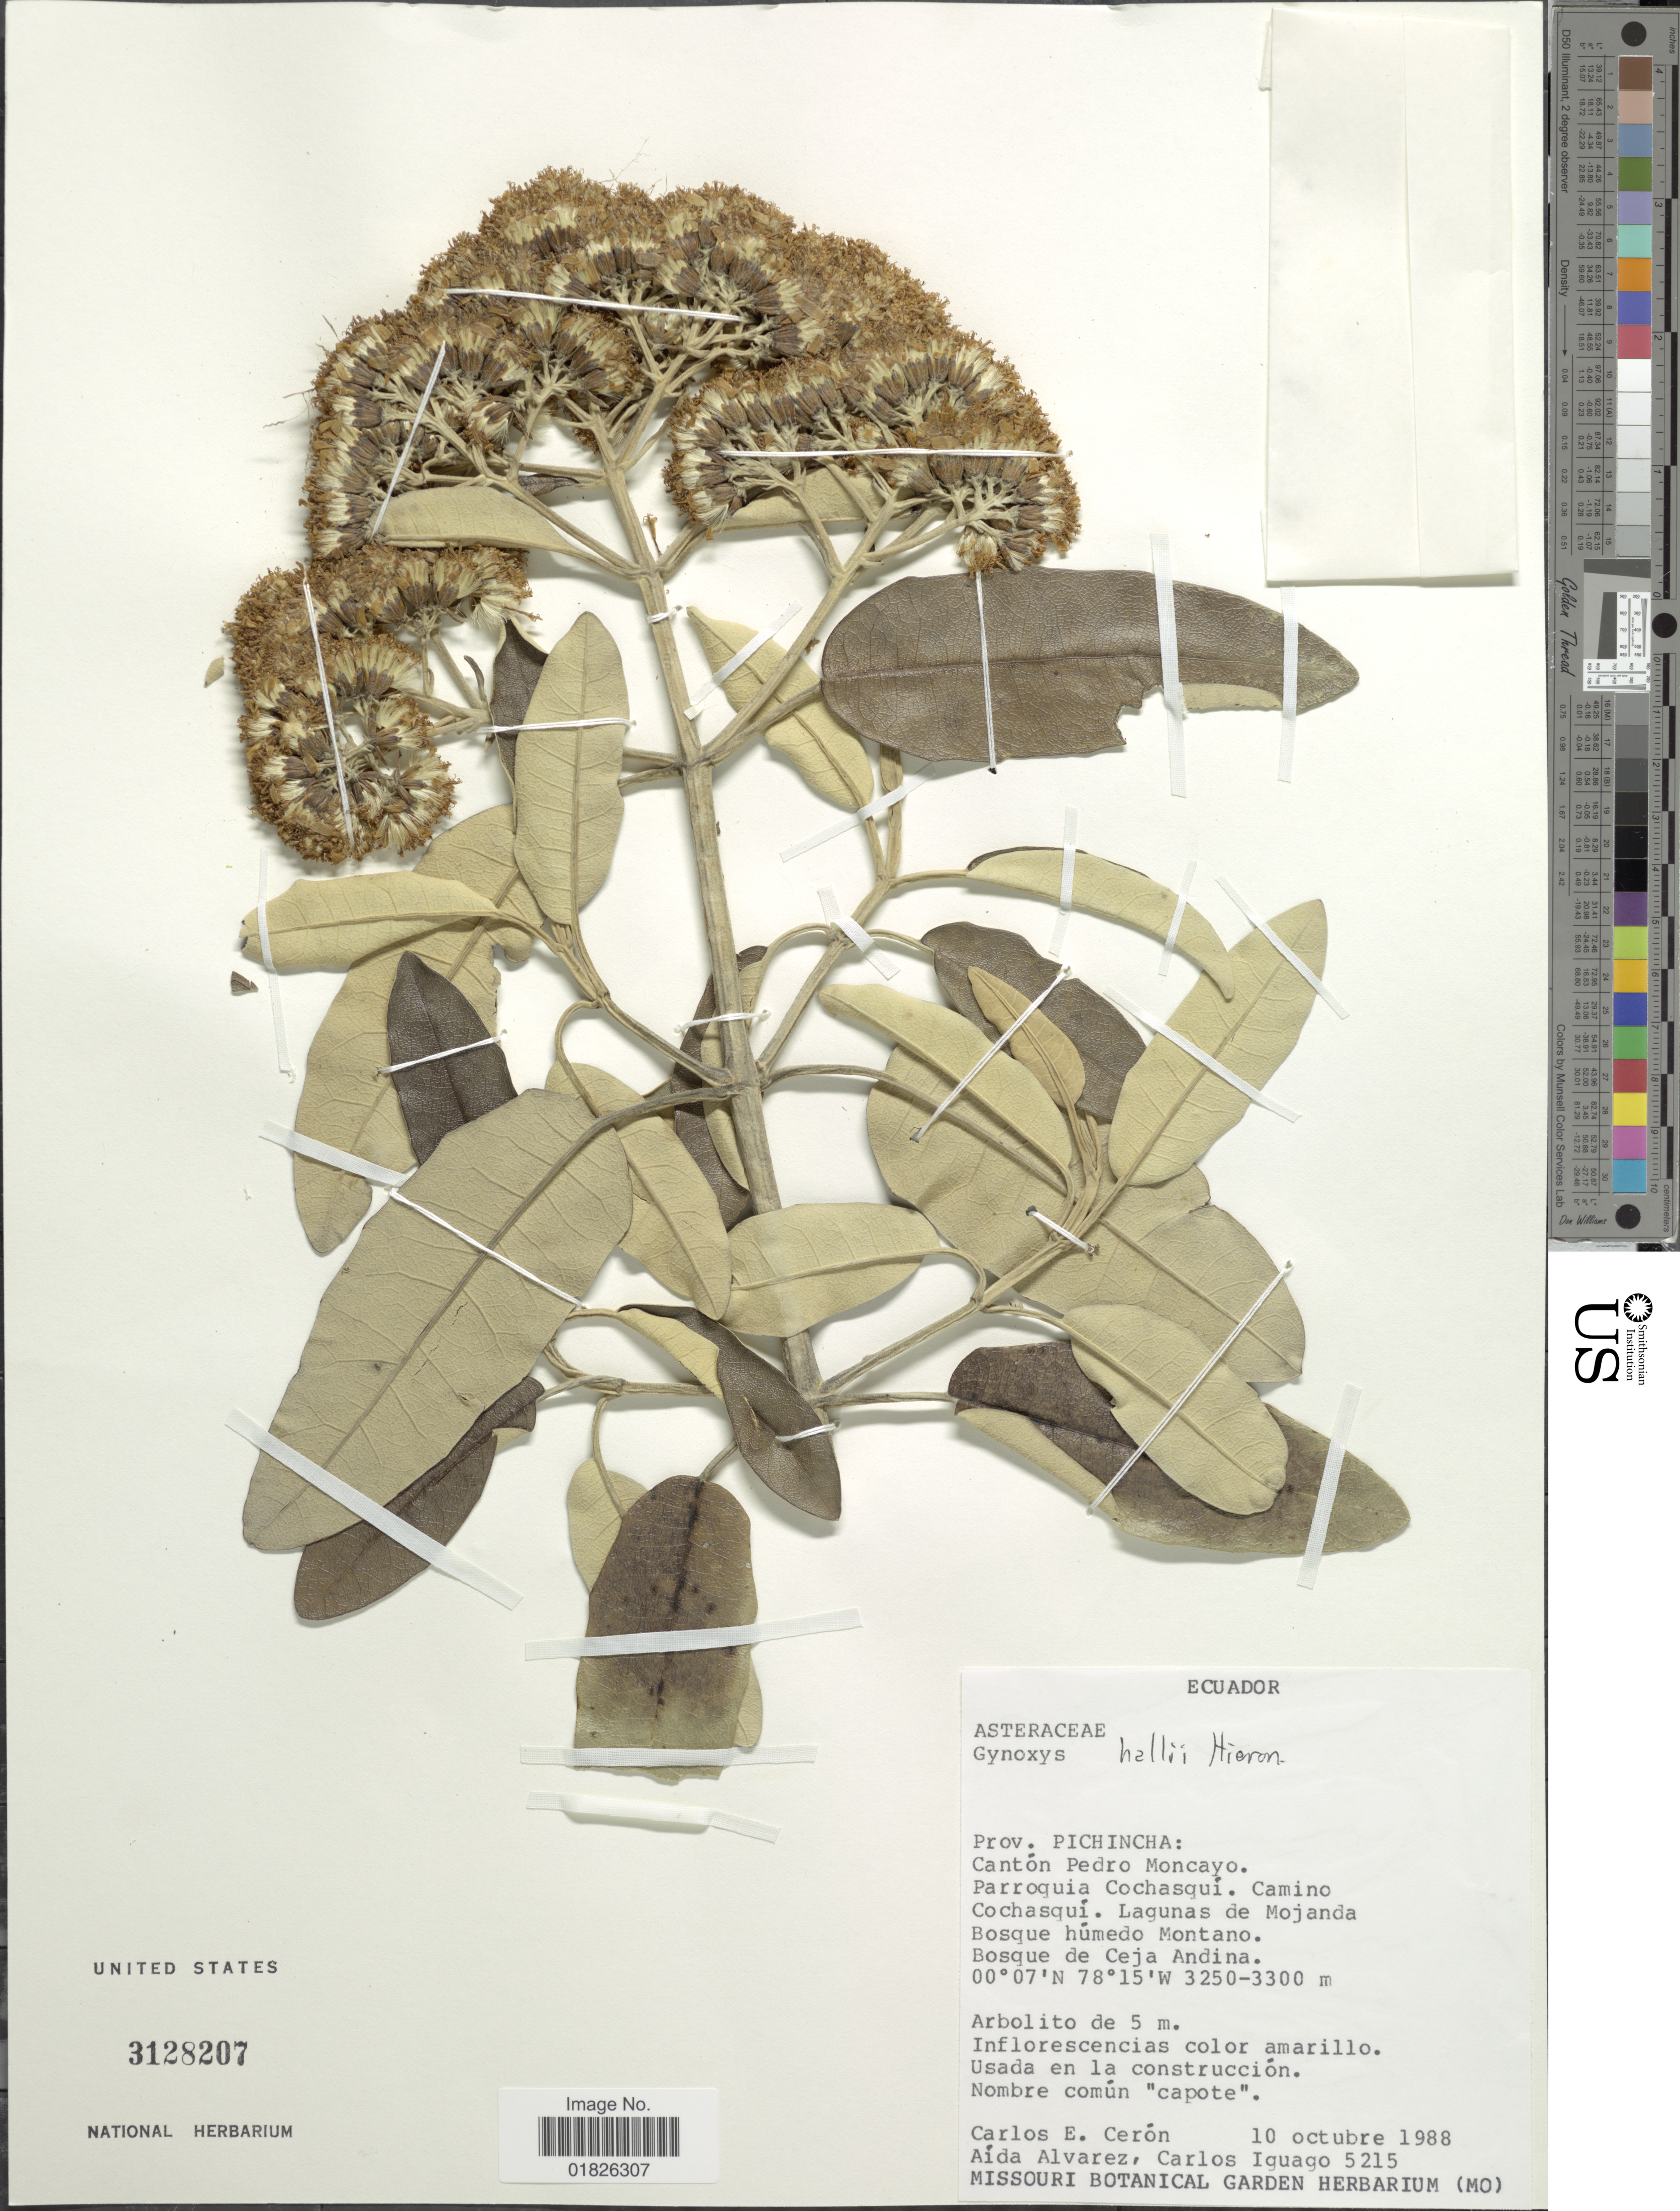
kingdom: Plantae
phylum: Tracheophyta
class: Magnoliopsida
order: Asterales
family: Asteraceae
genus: Gynoxys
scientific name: Gynoxys hallii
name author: Cass.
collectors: C. E. Cerón M., A. Alvarez & C. Iguago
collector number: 5215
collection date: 1988-10-10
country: Ecuador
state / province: Pichincha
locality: Canton Pedro Moncayo, Parroquia Cochasqui, Camino Cochasqui, Lagunas de Mojanda.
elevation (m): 3250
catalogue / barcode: US 3128207